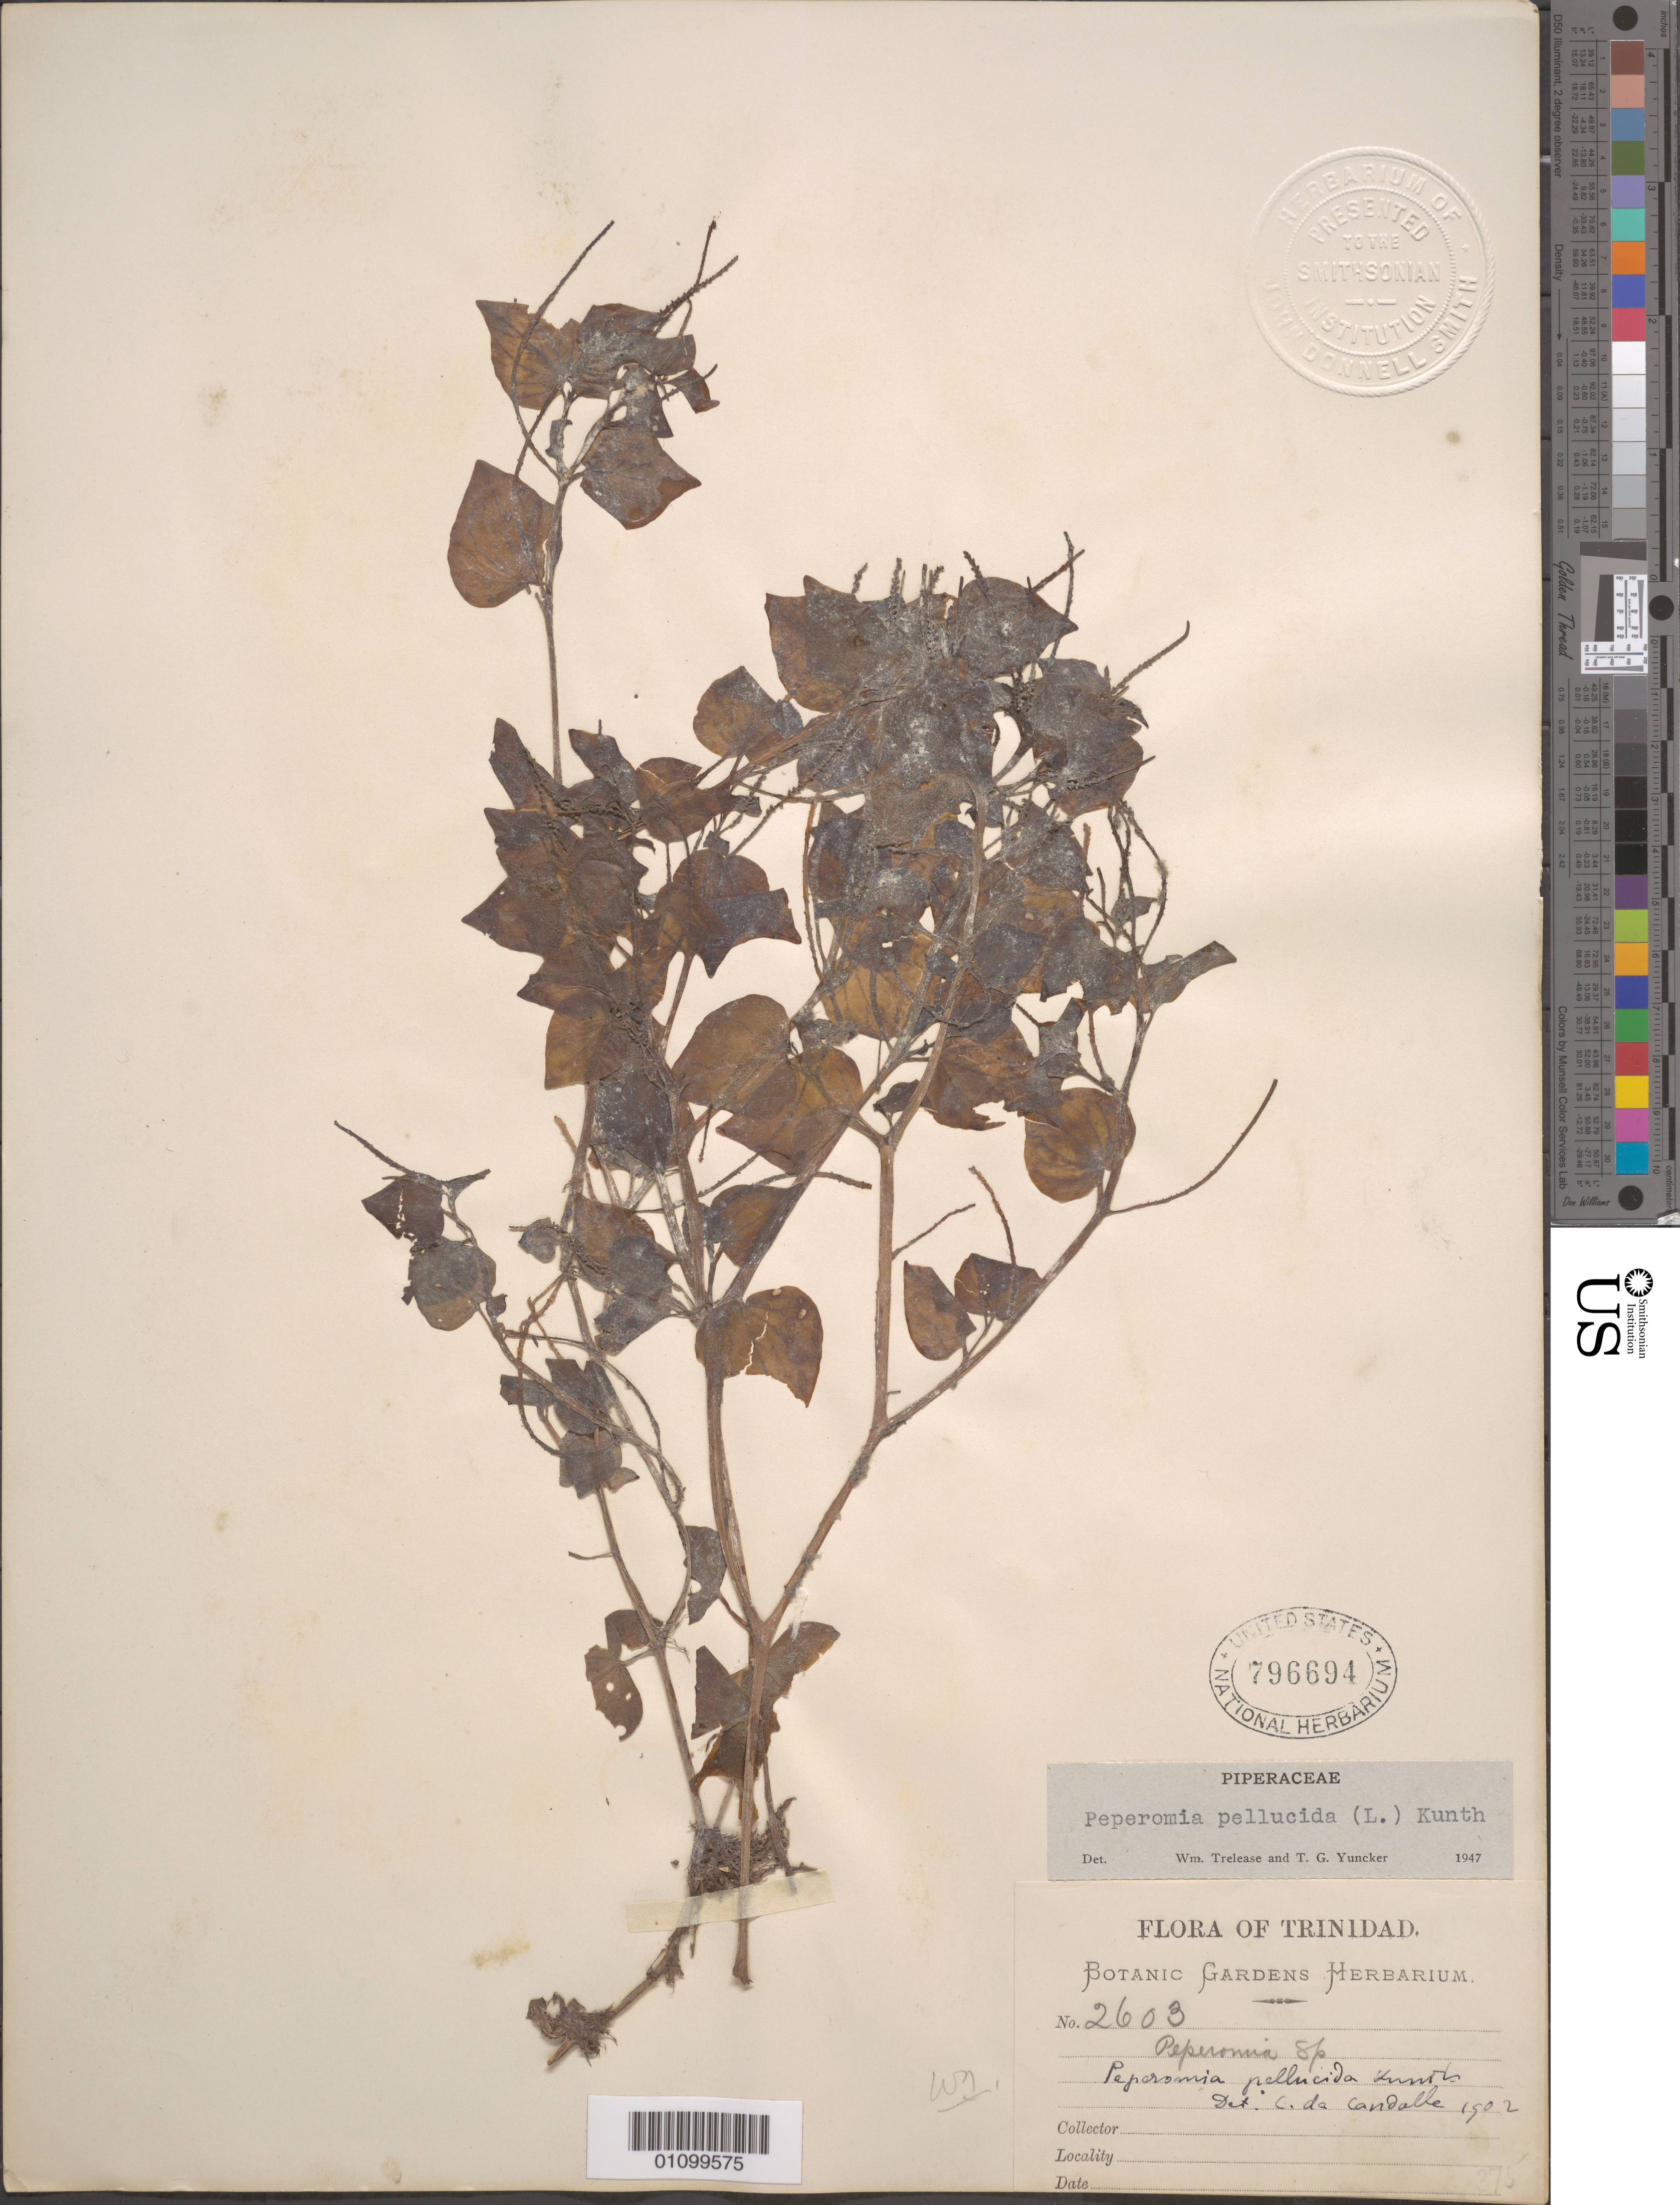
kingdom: Plantae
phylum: Tracheophyta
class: Magnoliopsida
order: Piperales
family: Piperaceae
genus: Peperomia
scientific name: Peperomia pellucida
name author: (L.) Kunth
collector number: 2603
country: Trinidad and Tobago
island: Trinidad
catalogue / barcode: US 796694